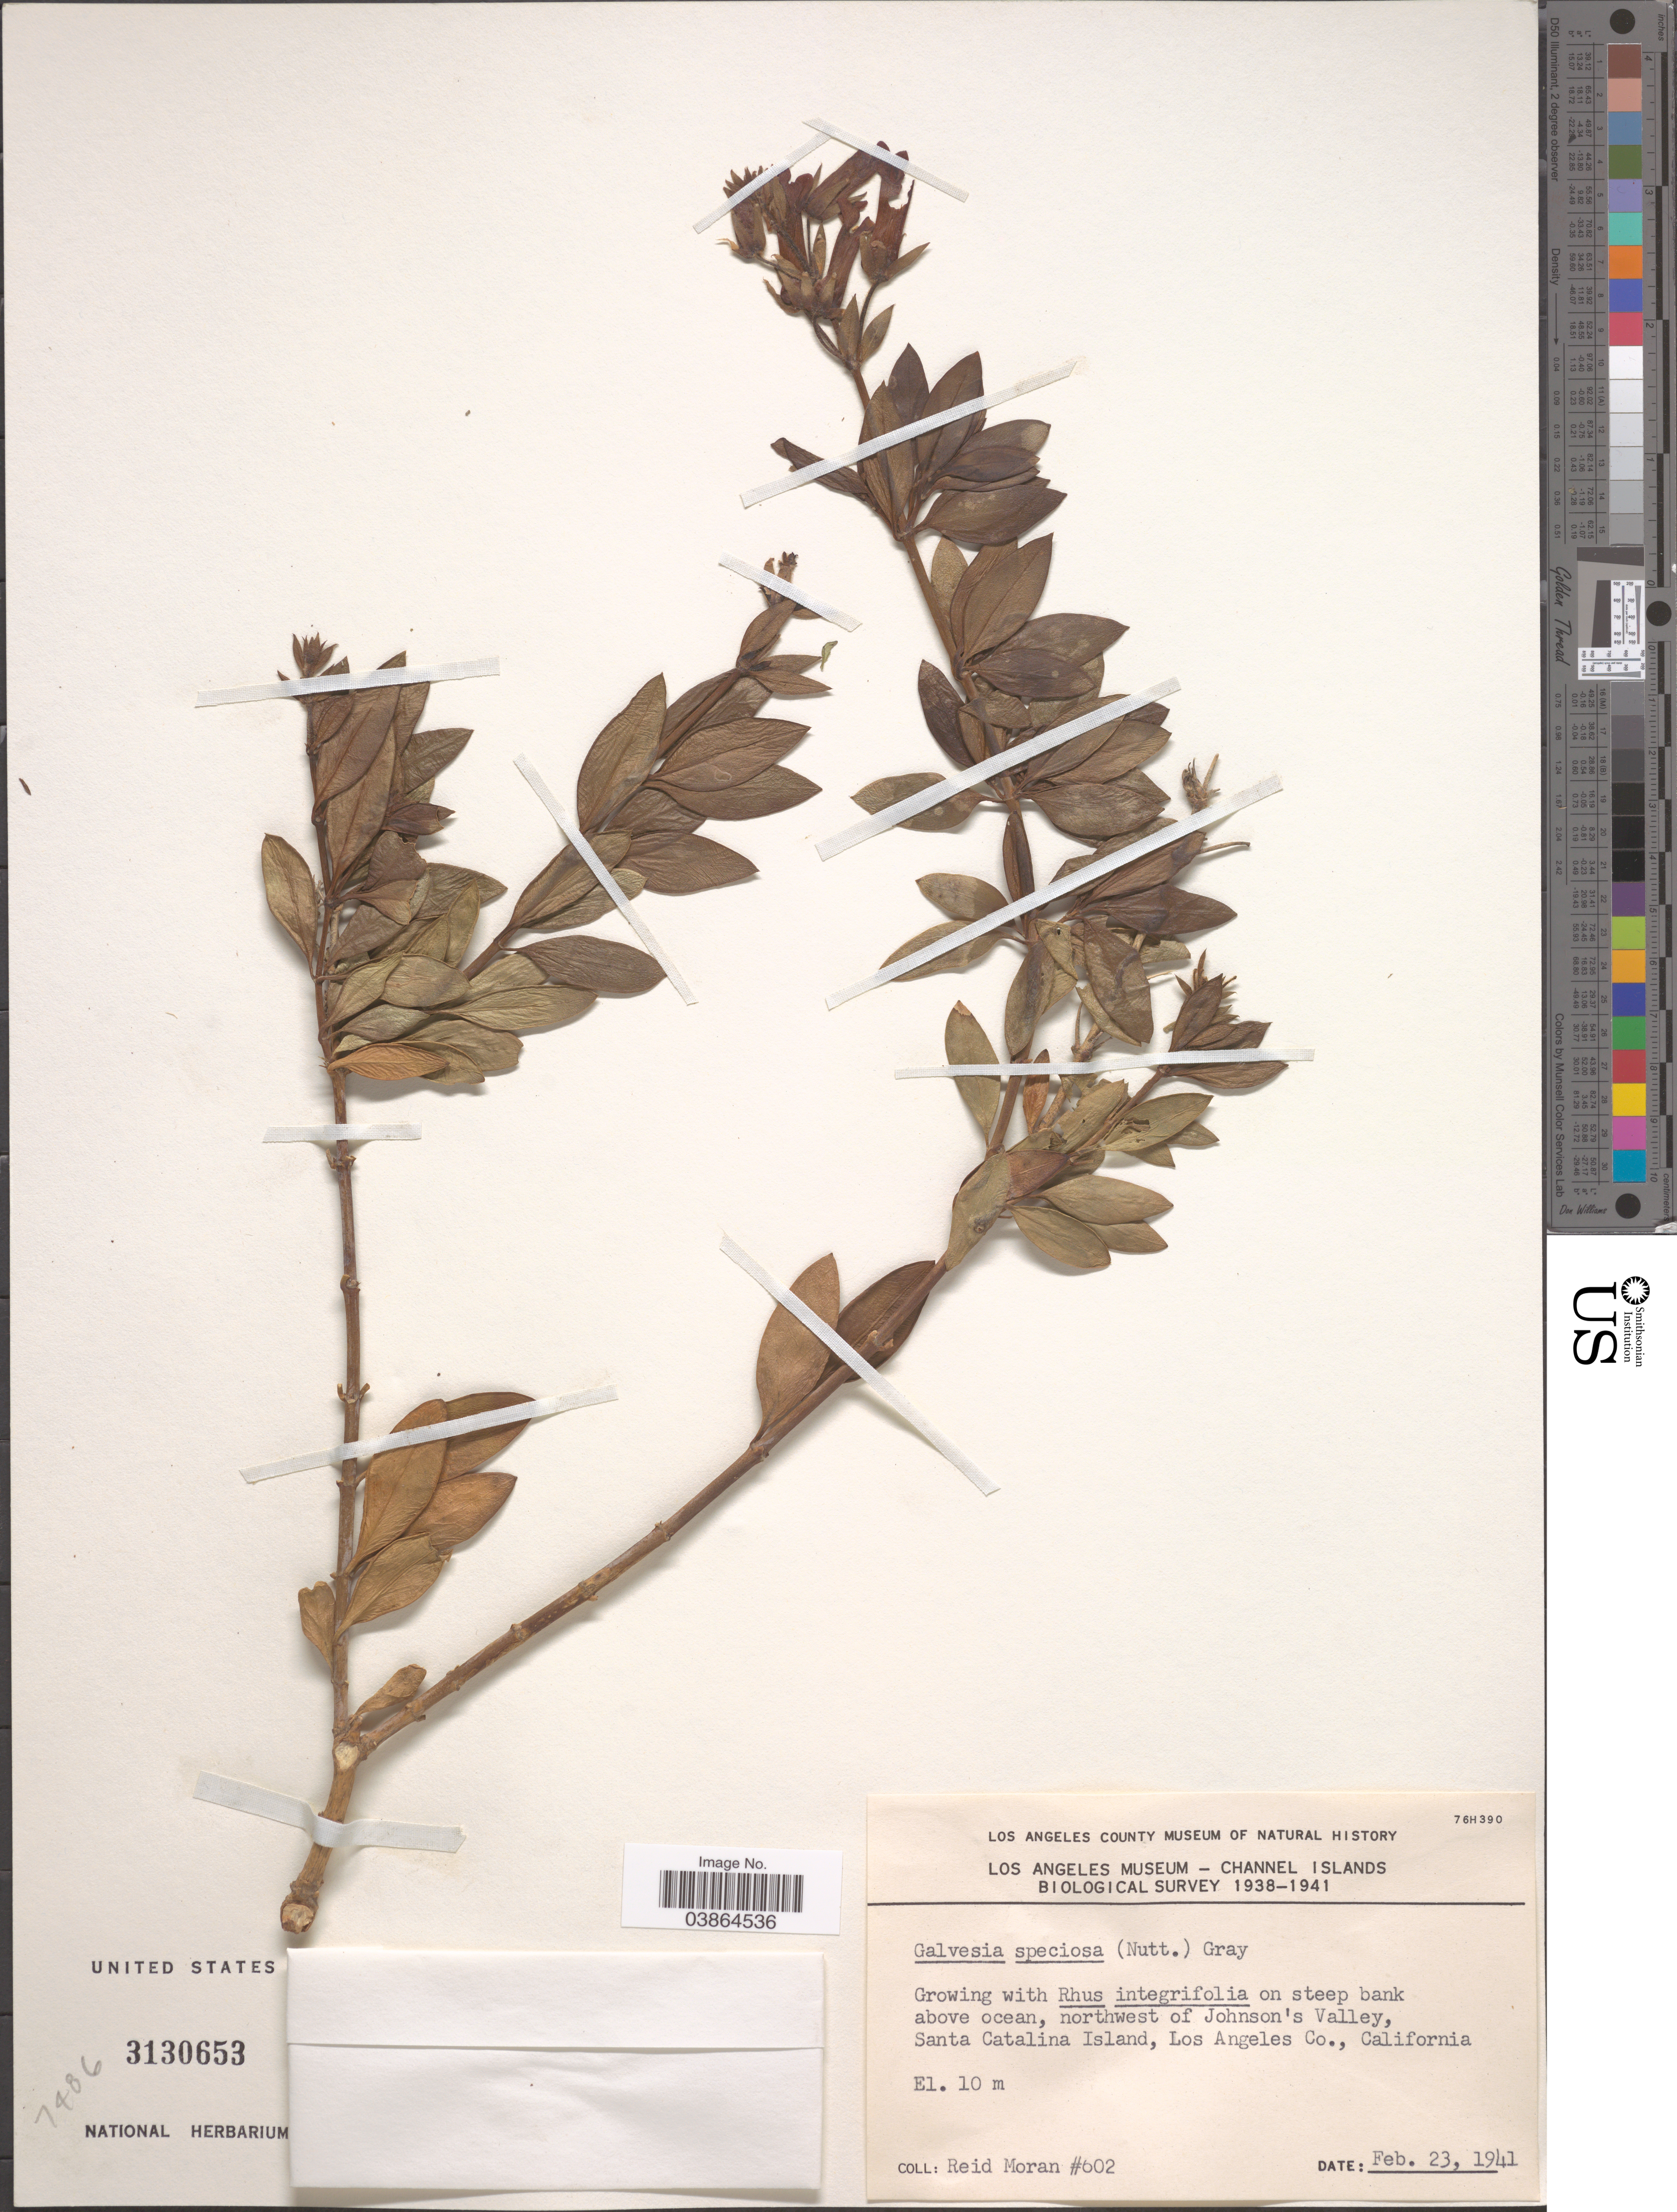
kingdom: Plantae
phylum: Tracheophyta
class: Magnoliopsida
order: Lamiales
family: Plantaginaceae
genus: Gambelia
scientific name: Gambelia speciosa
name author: Nutt.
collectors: R. Moran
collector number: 602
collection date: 1941-02-23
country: United States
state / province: California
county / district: Los Angeles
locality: On steep bank above ocean, northwest of Johnson's Valley, Santa Catalina Island, Los Angeles Co.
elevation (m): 10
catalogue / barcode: US 3130653